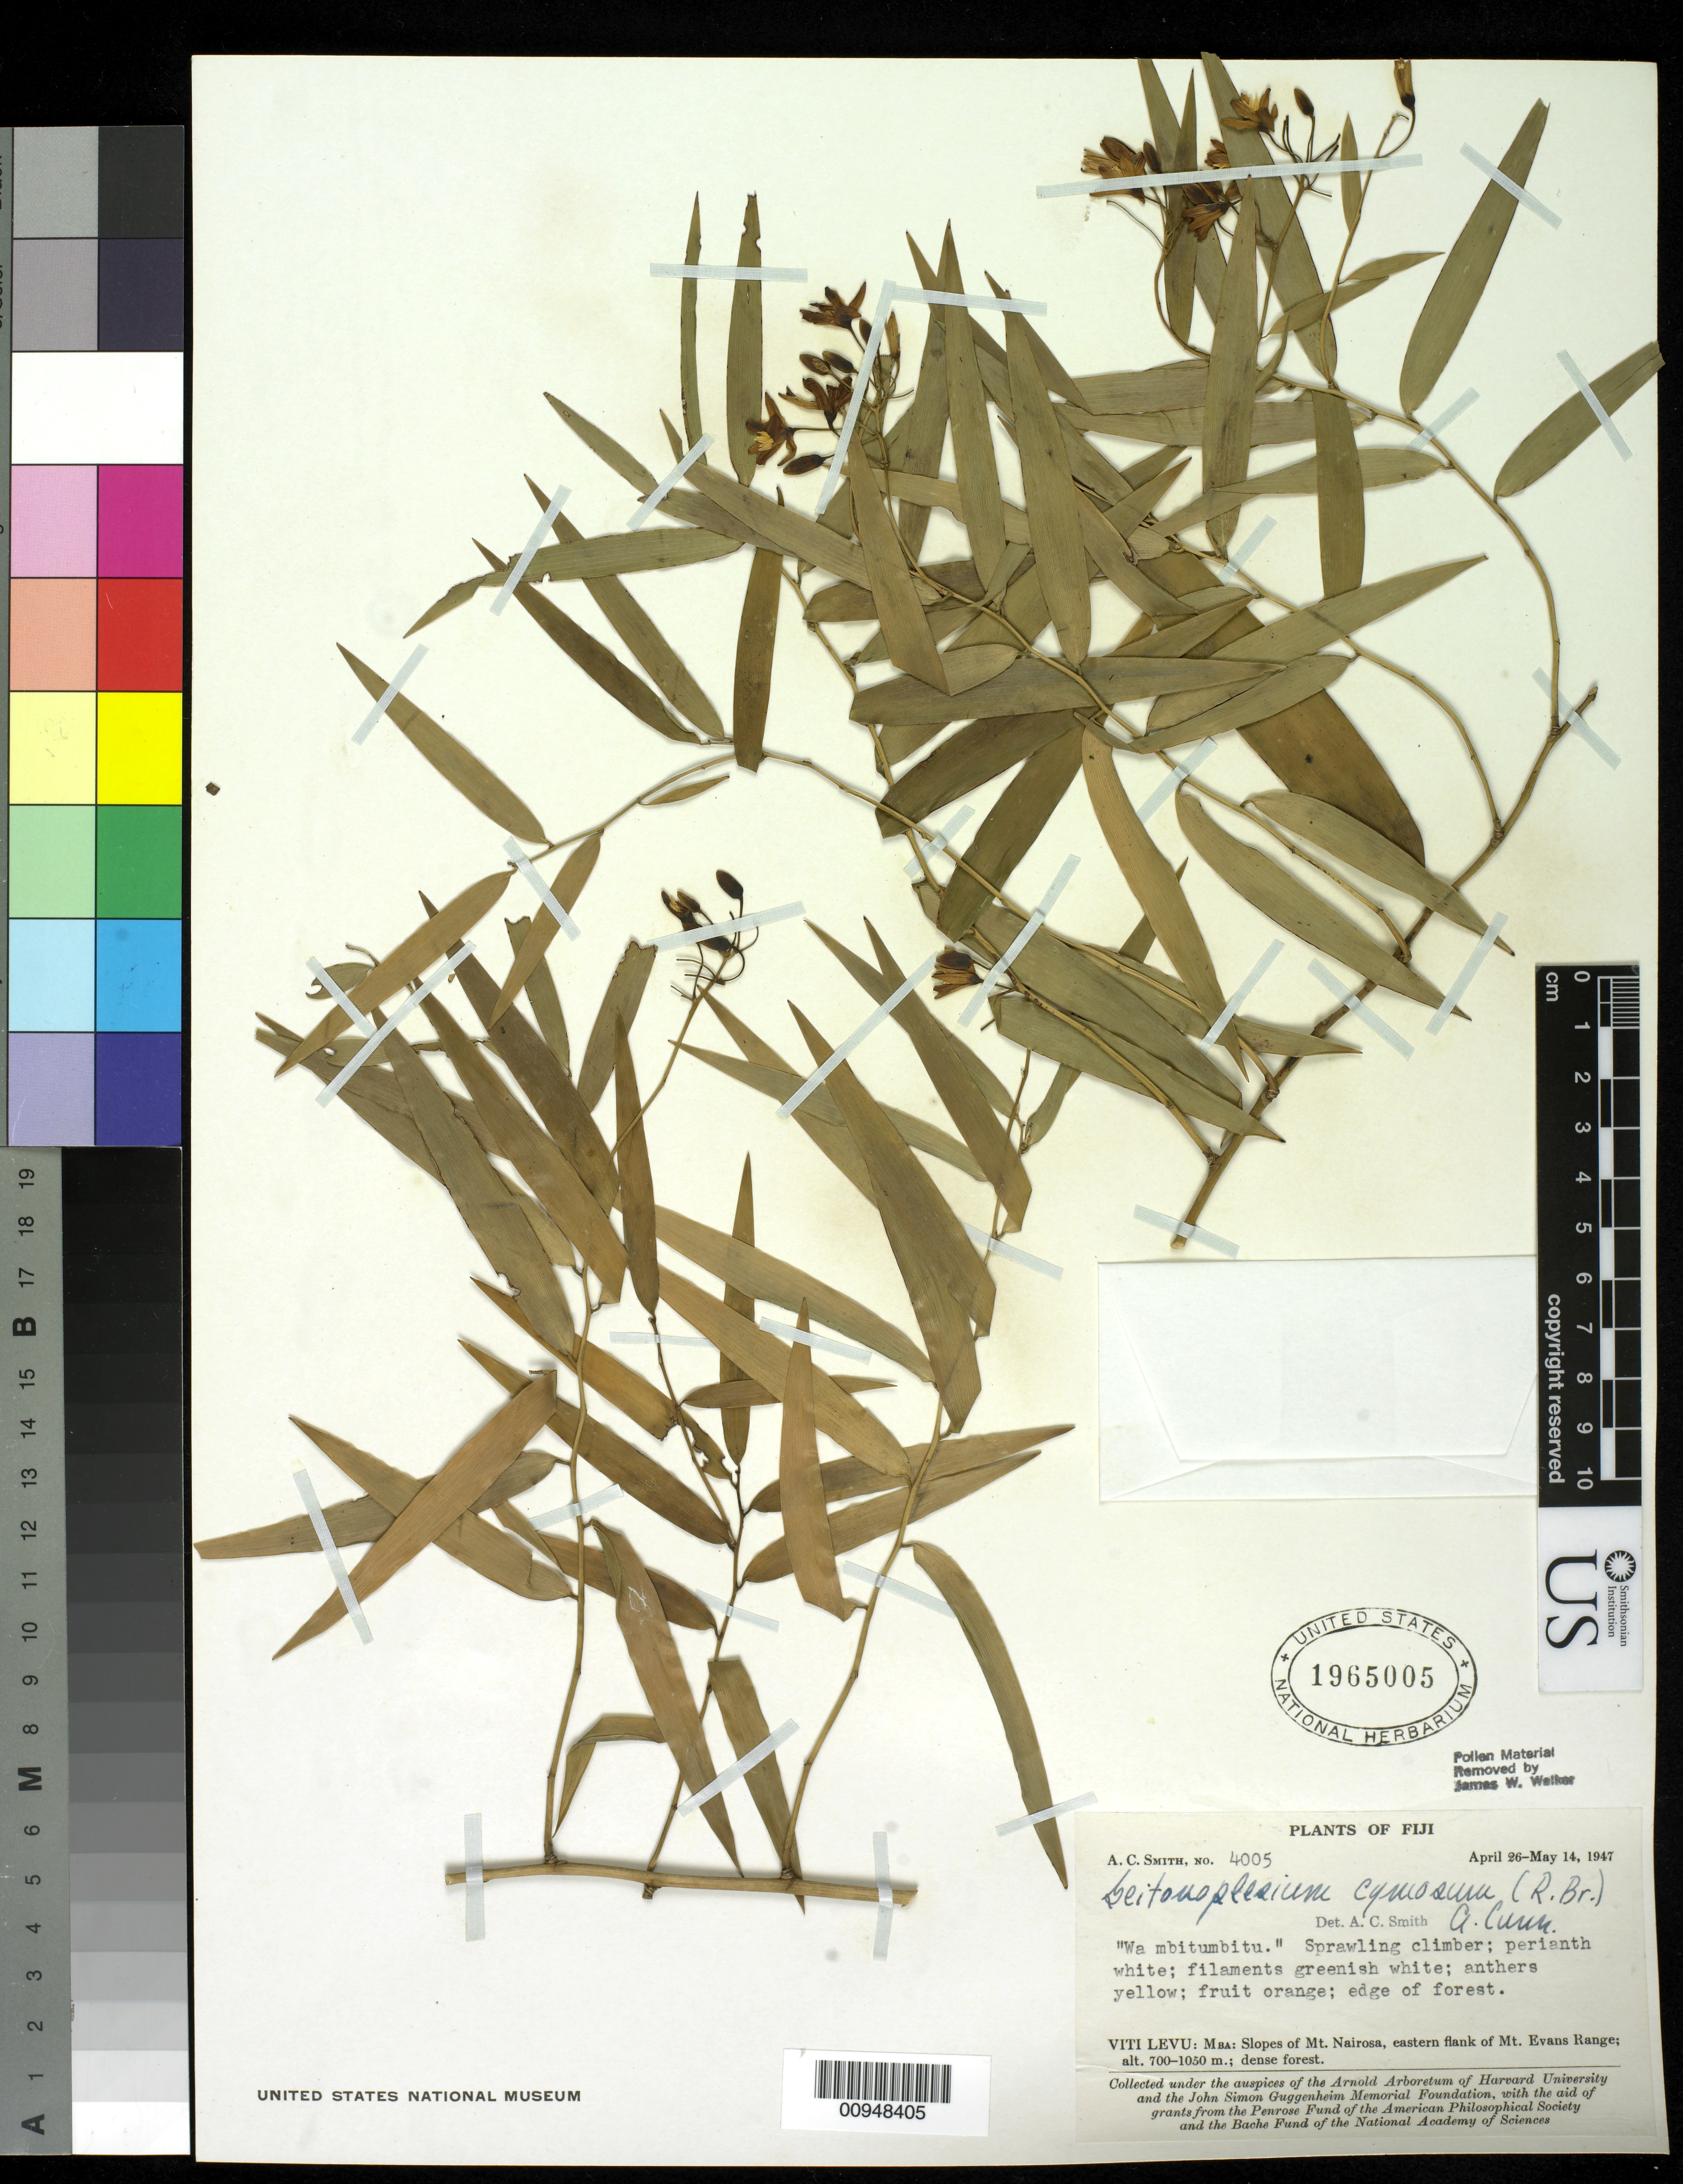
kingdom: Plantae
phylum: Tracheophyta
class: Liliopsida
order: Asparagales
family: Asphodelaceae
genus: Geitonoplesium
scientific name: Geitonoplesium cymosum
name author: (R. Br.) A. Cunn. ex Hook.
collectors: C. A. Smith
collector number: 4005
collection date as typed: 26 Apr 1947 to 14 May 1947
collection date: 1947-04-26/1947-05-14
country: Fiji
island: Viti Levu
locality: Mba: slopes of Mt. Nairosa, E flank of Mt. Evans range.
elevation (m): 700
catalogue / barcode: US 1965005